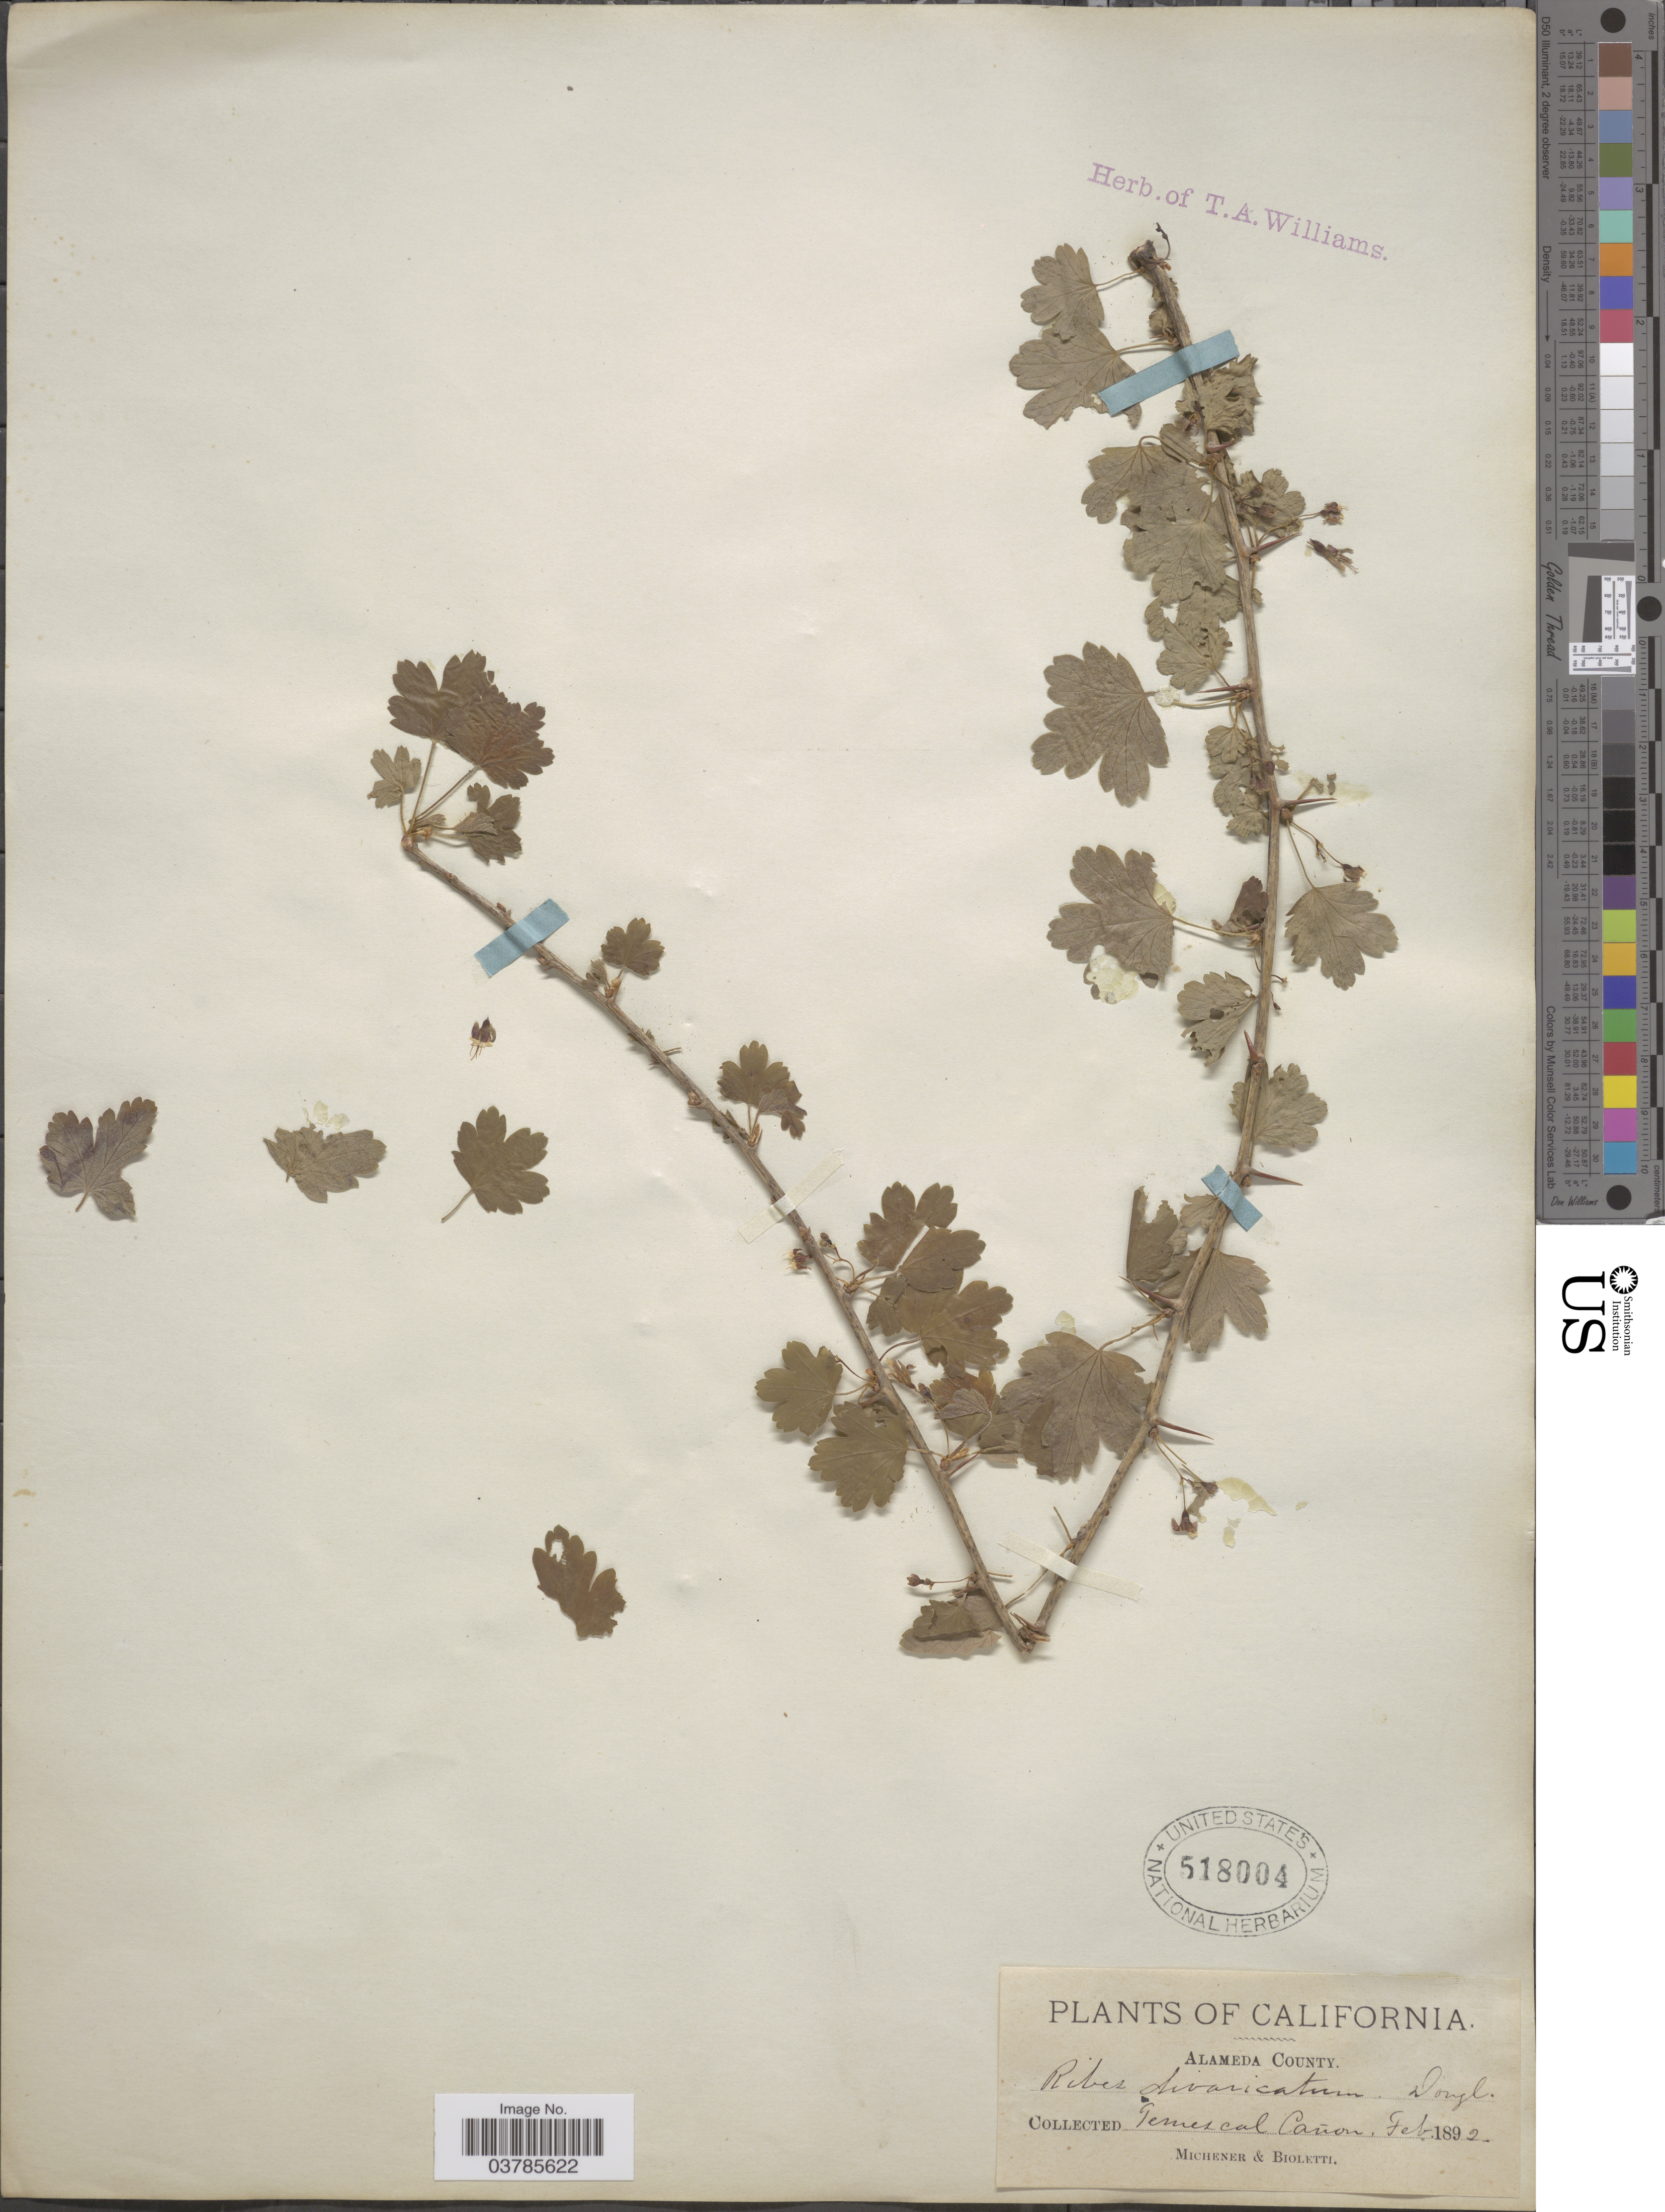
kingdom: Plantae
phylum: Tracheophyta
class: Magnoliopsida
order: Saxifragales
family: Grossulariaceae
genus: Ribes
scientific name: Ribes divaricatum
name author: Douglas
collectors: -. Michener & -- Bioletti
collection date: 1892-02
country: United States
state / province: California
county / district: Alameda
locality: Alameda County. Temescal Cañon.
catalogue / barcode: US 518004